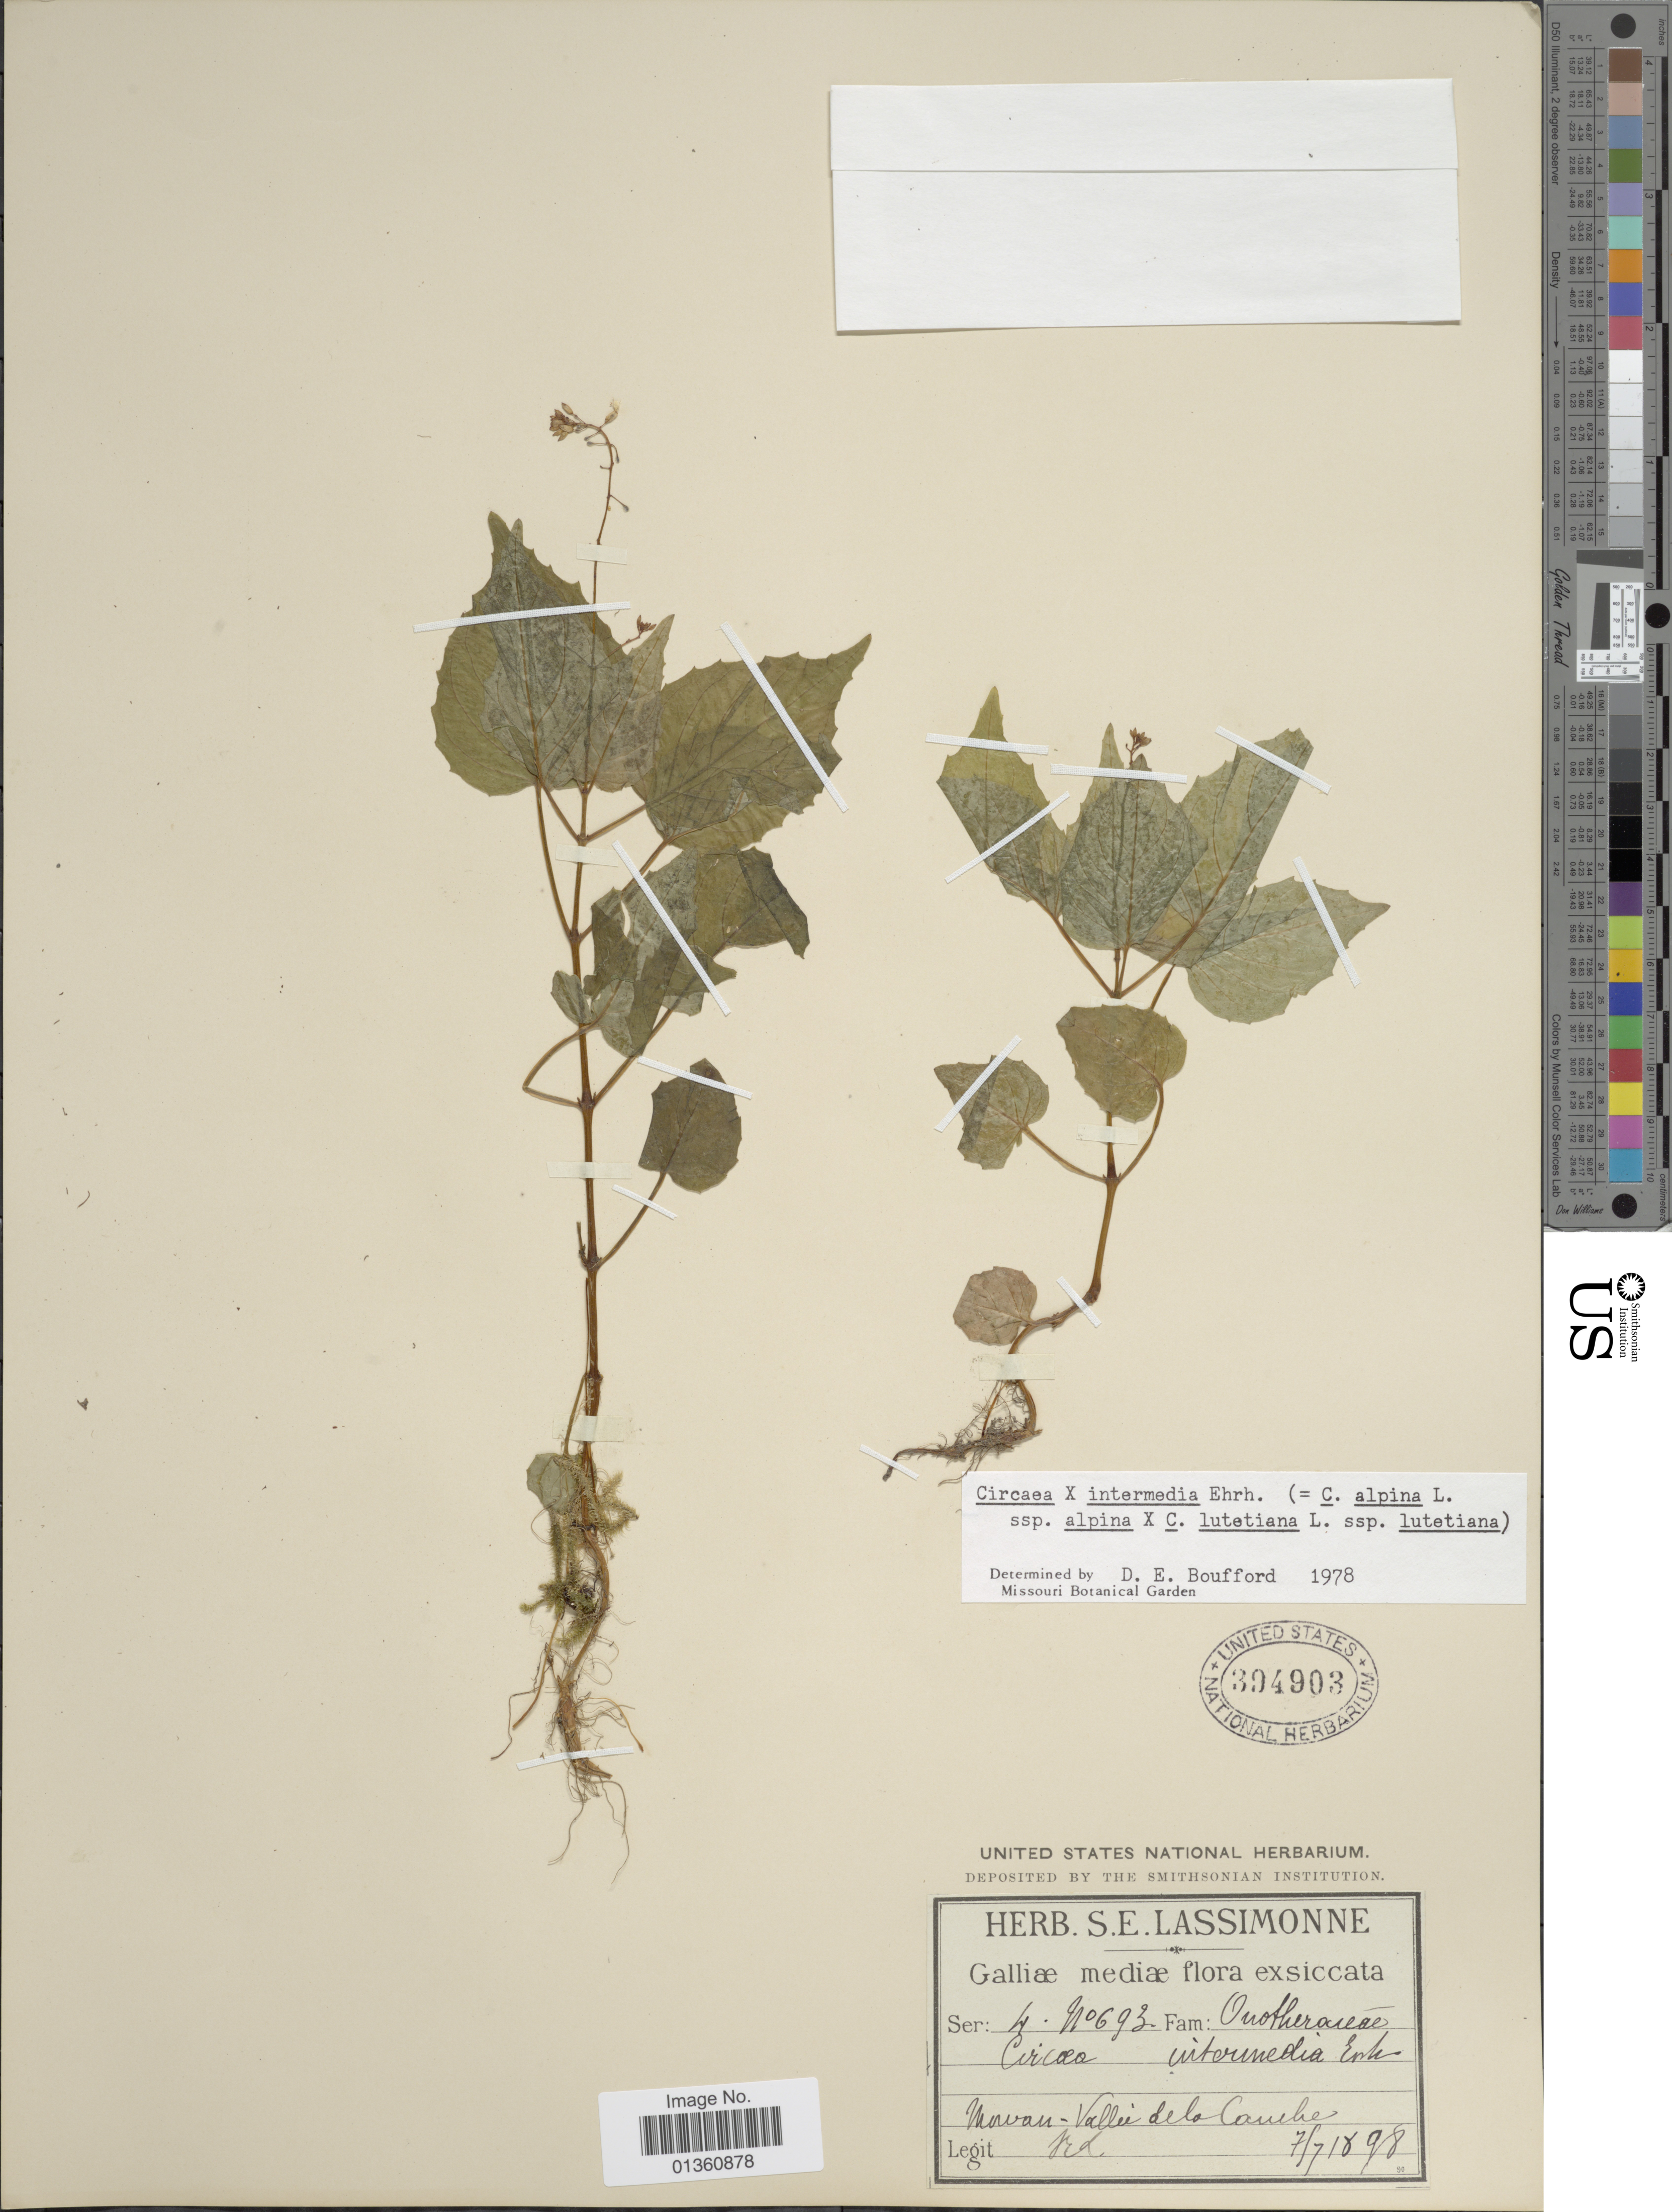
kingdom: Plantae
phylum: Tracheophyta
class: Magnoliopsida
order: Myrtales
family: Onagraceae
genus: Circaea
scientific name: Circaea x intermedia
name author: Ehrh.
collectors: Red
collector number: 693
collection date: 1898-07-07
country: France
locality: Morvan - Valleé de la Cauche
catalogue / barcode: US 394903